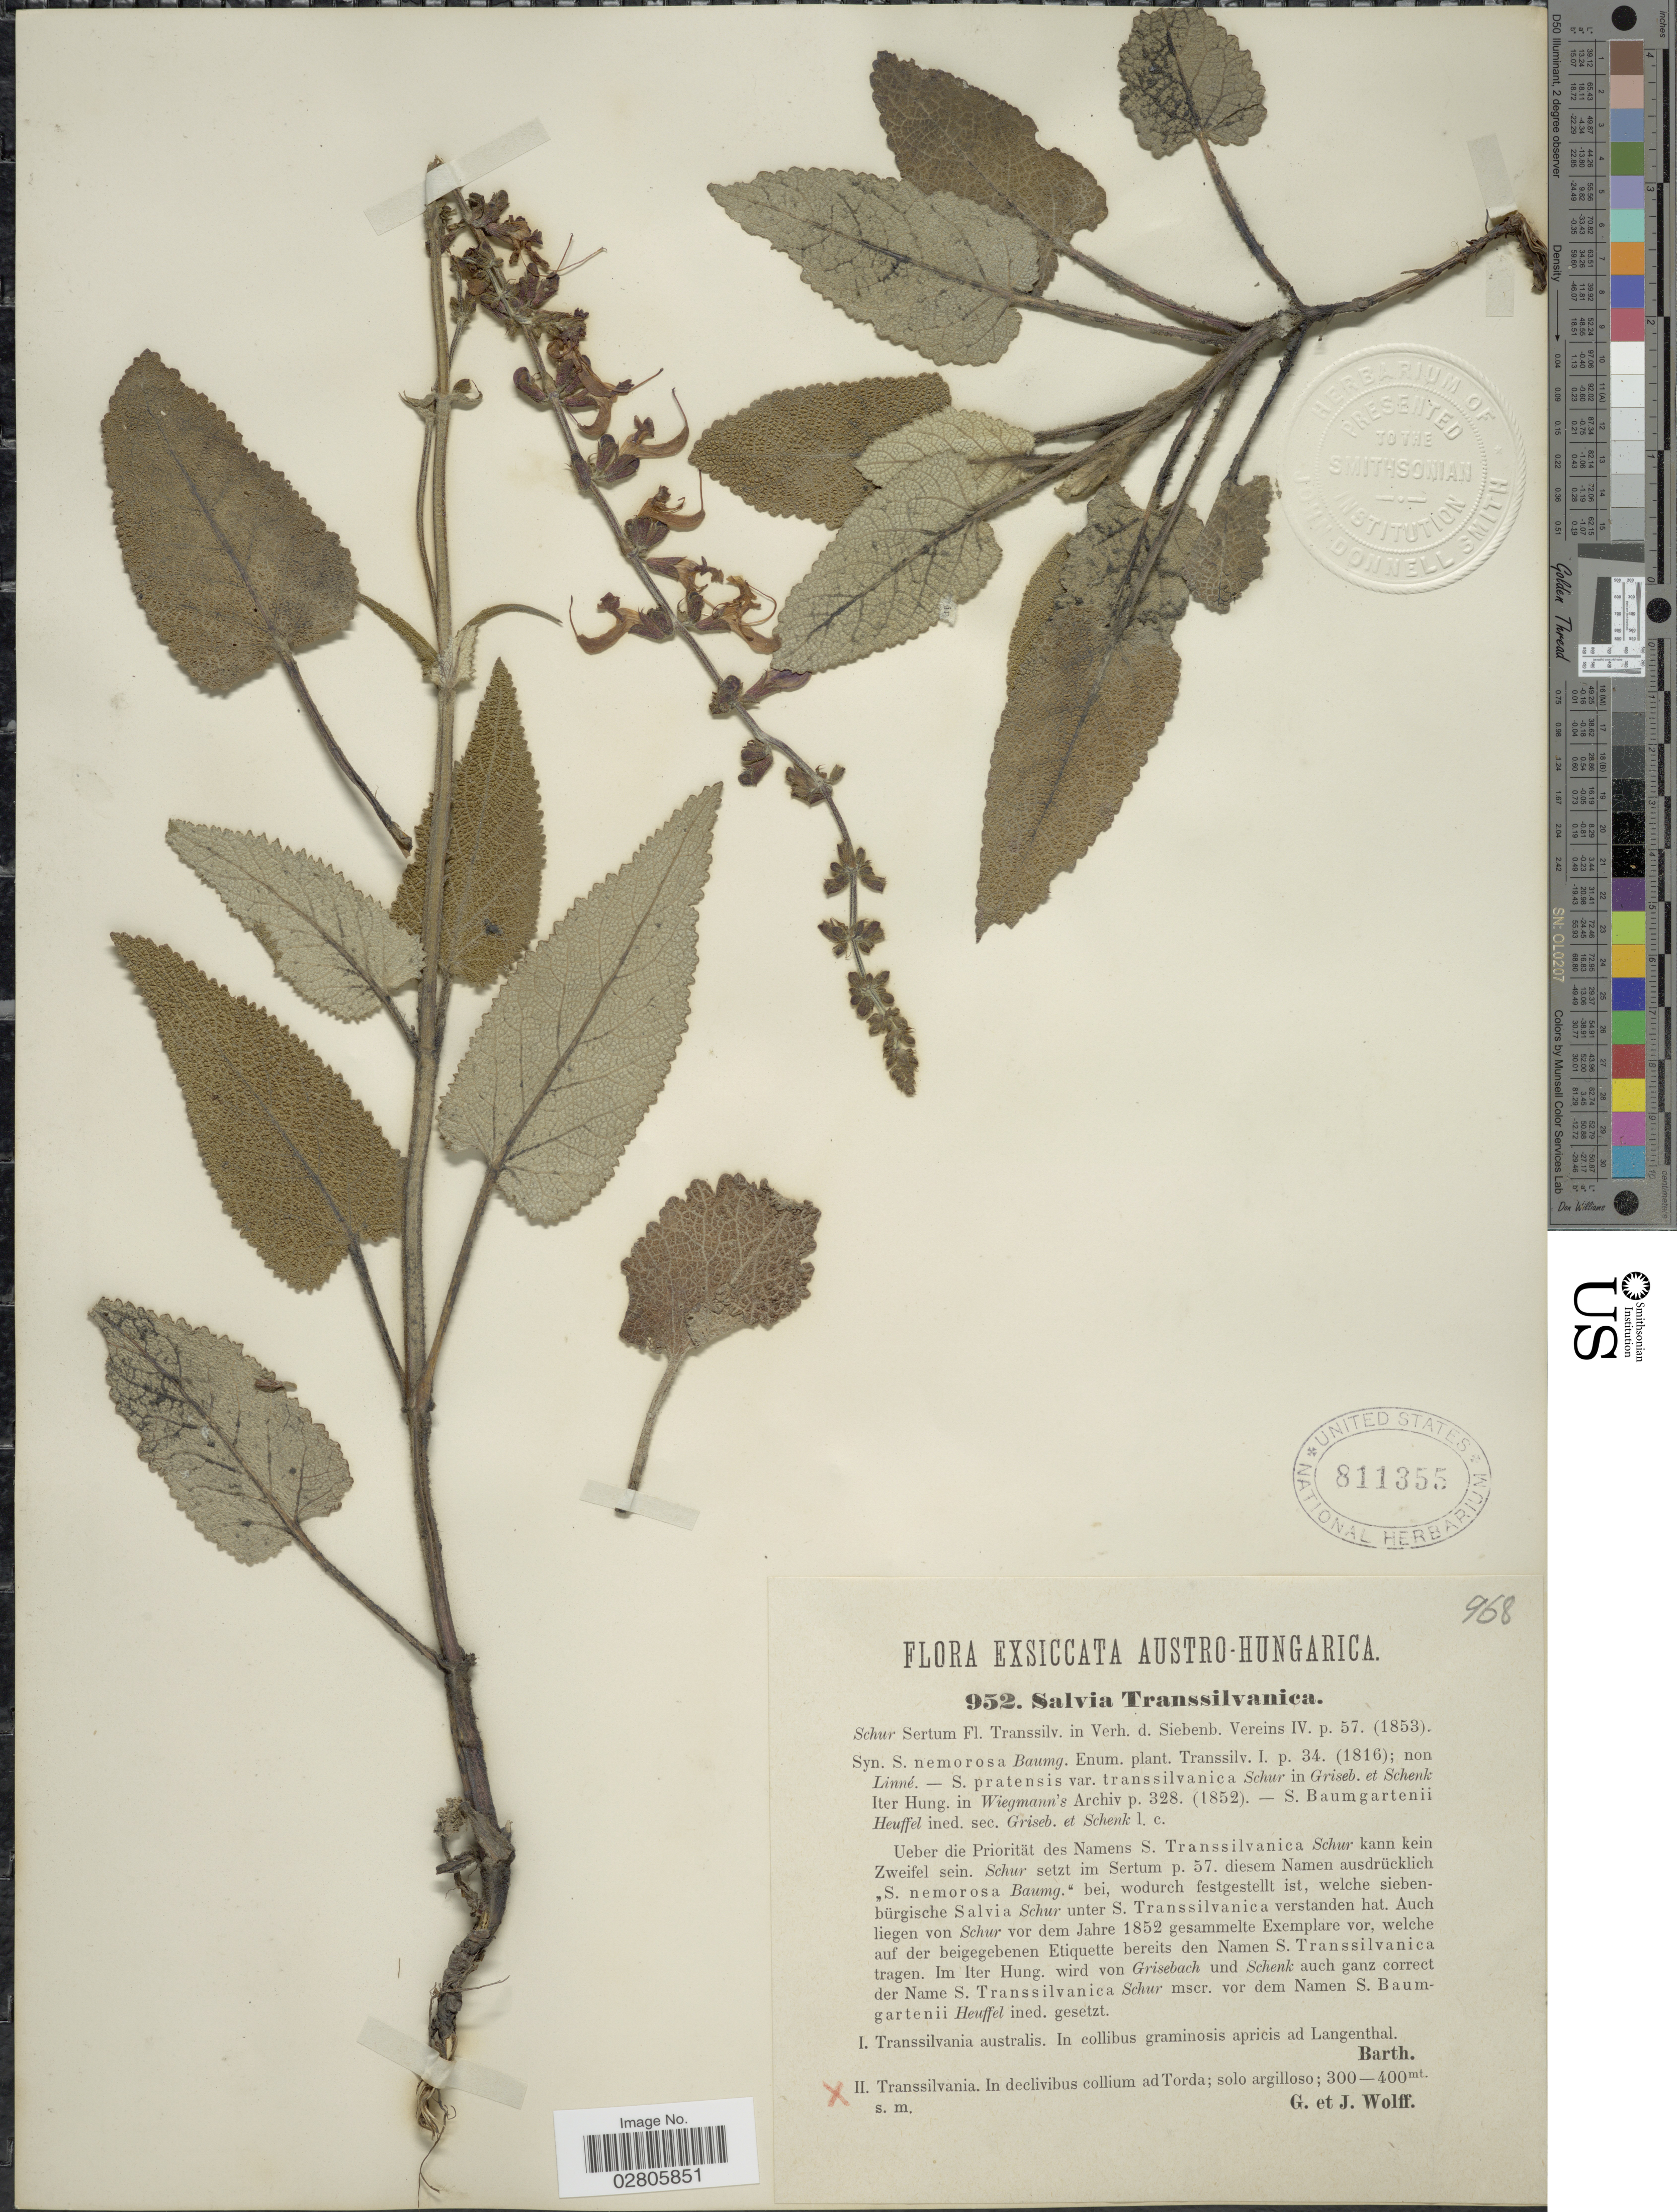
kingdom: Plantae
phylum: Tracheophyta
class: Magnoliopsida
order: Lamiales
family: Lamiaceae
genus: Salvia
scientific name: Salvia transsylvanica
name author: (Schur ex Griseb. & Schenk) Schur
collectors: G. Wolff & J. Wolff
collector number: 952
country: Romania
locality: Austro-Hungarica. Transsilvania. In declivibus collium ad Torda; solo argilloso.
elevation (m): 300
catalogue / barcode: US 811355